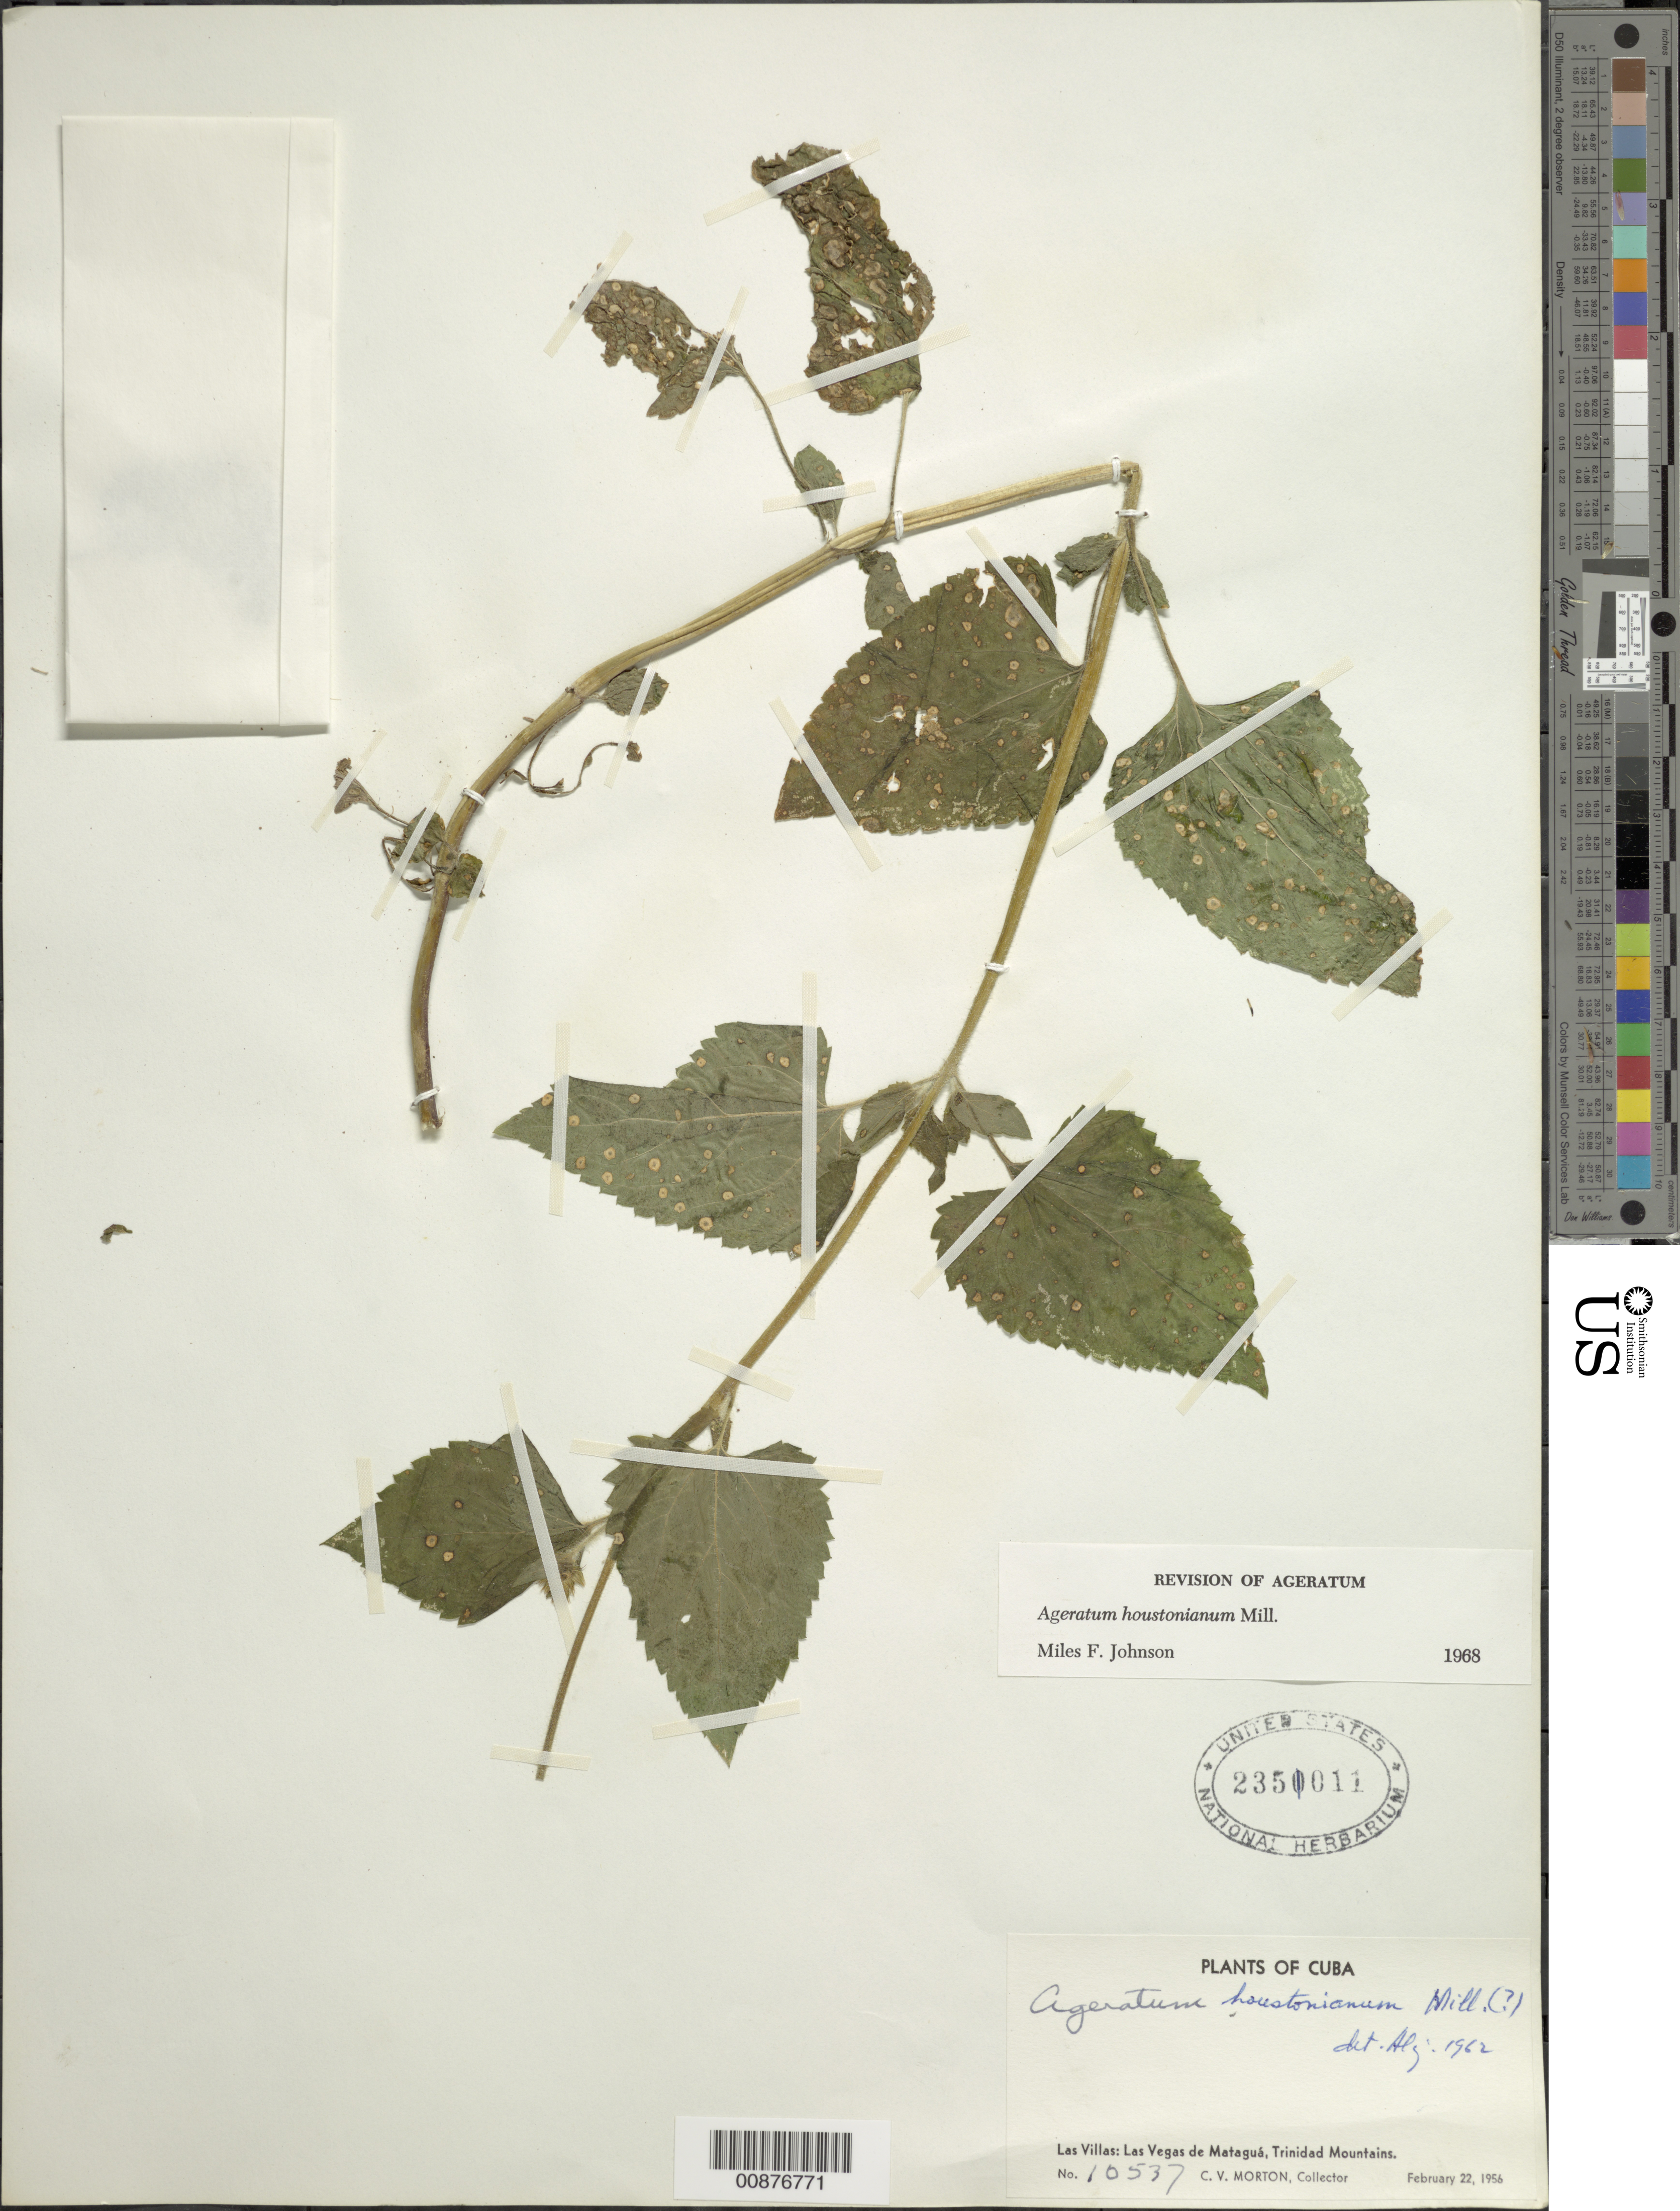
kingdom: Plantae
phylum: Tracheophyta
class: Magnoliopsida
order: Asterales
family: Asteraceae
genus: Ageratum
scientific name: Ageratum houstonianum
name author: Mill.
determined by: Liogier, Alain H.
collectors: C. V. Morton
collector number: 10537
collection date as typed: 22 Feb 1956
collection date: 1956-02-22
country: Cuba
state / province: Las Villas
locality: Las Villas: Las Vegas de Mataguá, Trinidad Mountains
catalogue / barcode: US 2351011